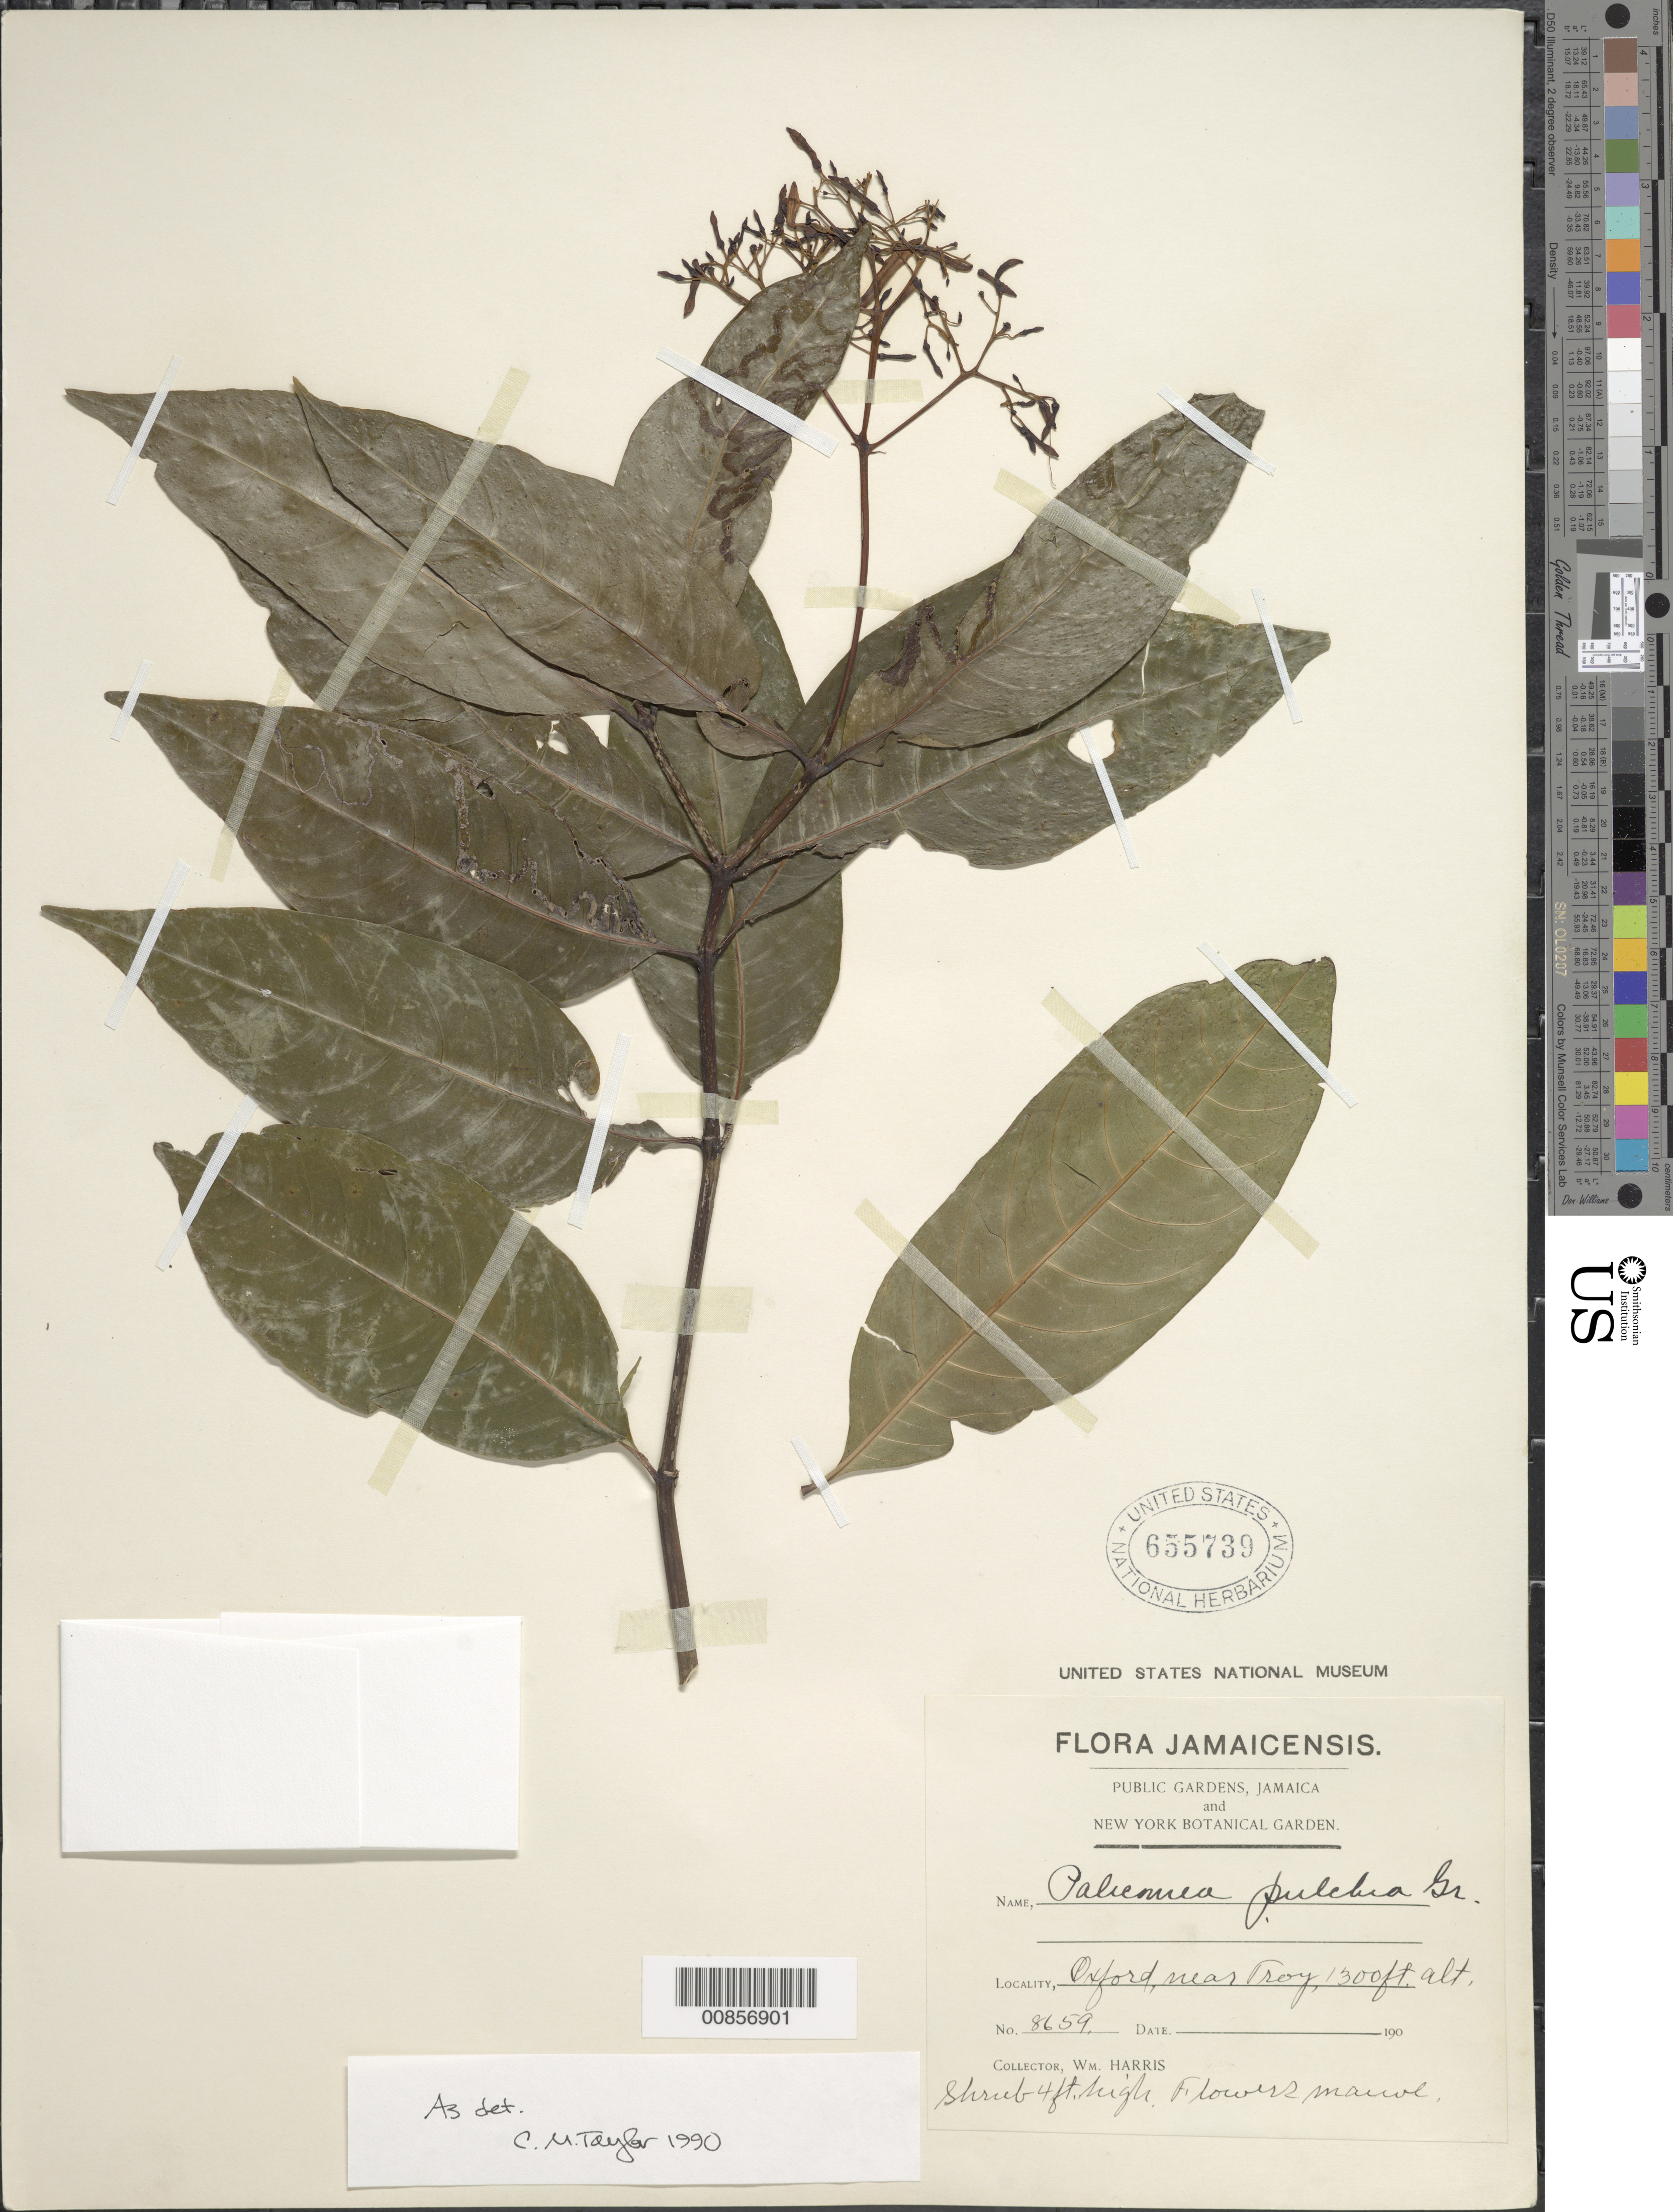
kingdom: Plantae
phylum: Tracheophyta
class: Magnoliopsida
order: Gentianales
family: Rubiaceae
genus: Palicourea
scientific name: Palicourea pulchra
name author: Griseb.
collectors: W. H. Harris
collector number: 8659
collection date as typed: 190-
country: Jamaica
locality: Oxford, near Troy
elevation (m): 396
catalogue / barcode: US 655739